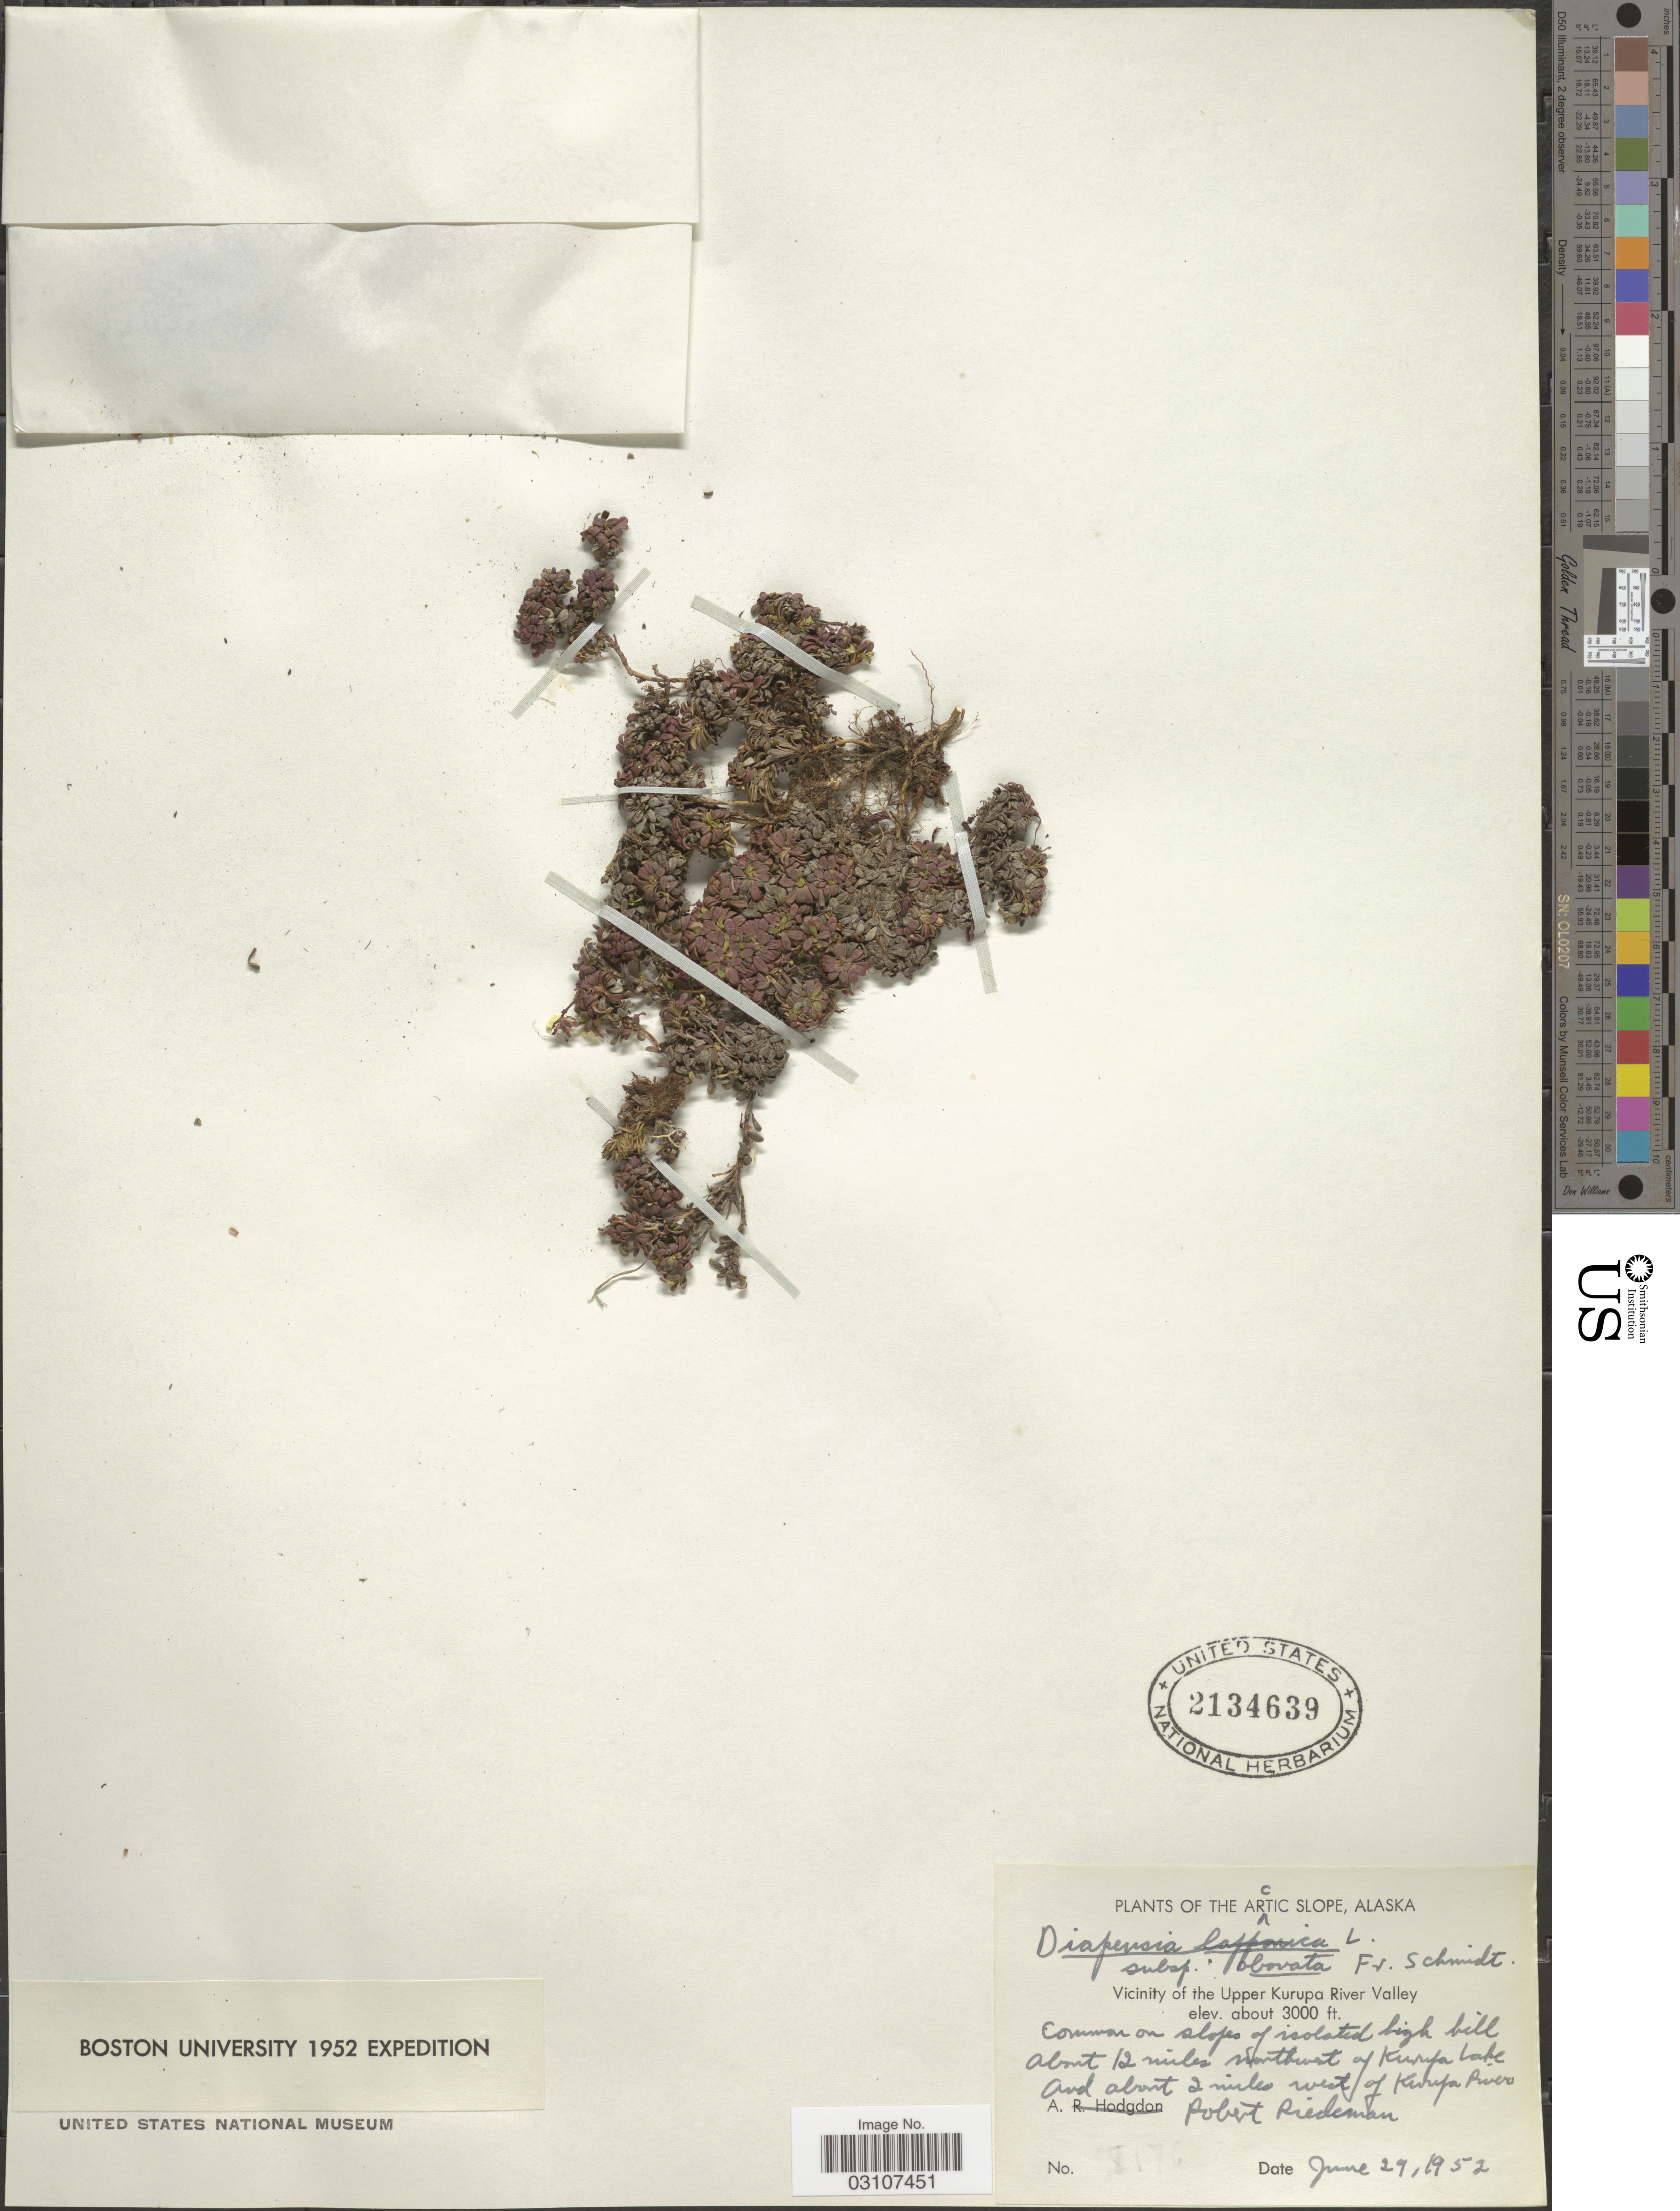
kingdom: Plantae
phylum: Tracheophyta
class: Magnoliopsida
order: Ericales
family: Diapensiaceae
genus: Diapensia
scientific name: Diapensia lapponica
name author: L.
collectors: R. Riedeman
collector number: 8176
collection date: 1952-06-29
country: United States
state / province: Alaska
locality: The Arctic Slope. Vicinity of the Upper Kurupa River Valley. About 12 miles northwest of Kurupa Lake and about 2 miles west of Kurupa River.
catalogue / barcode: US 2134639